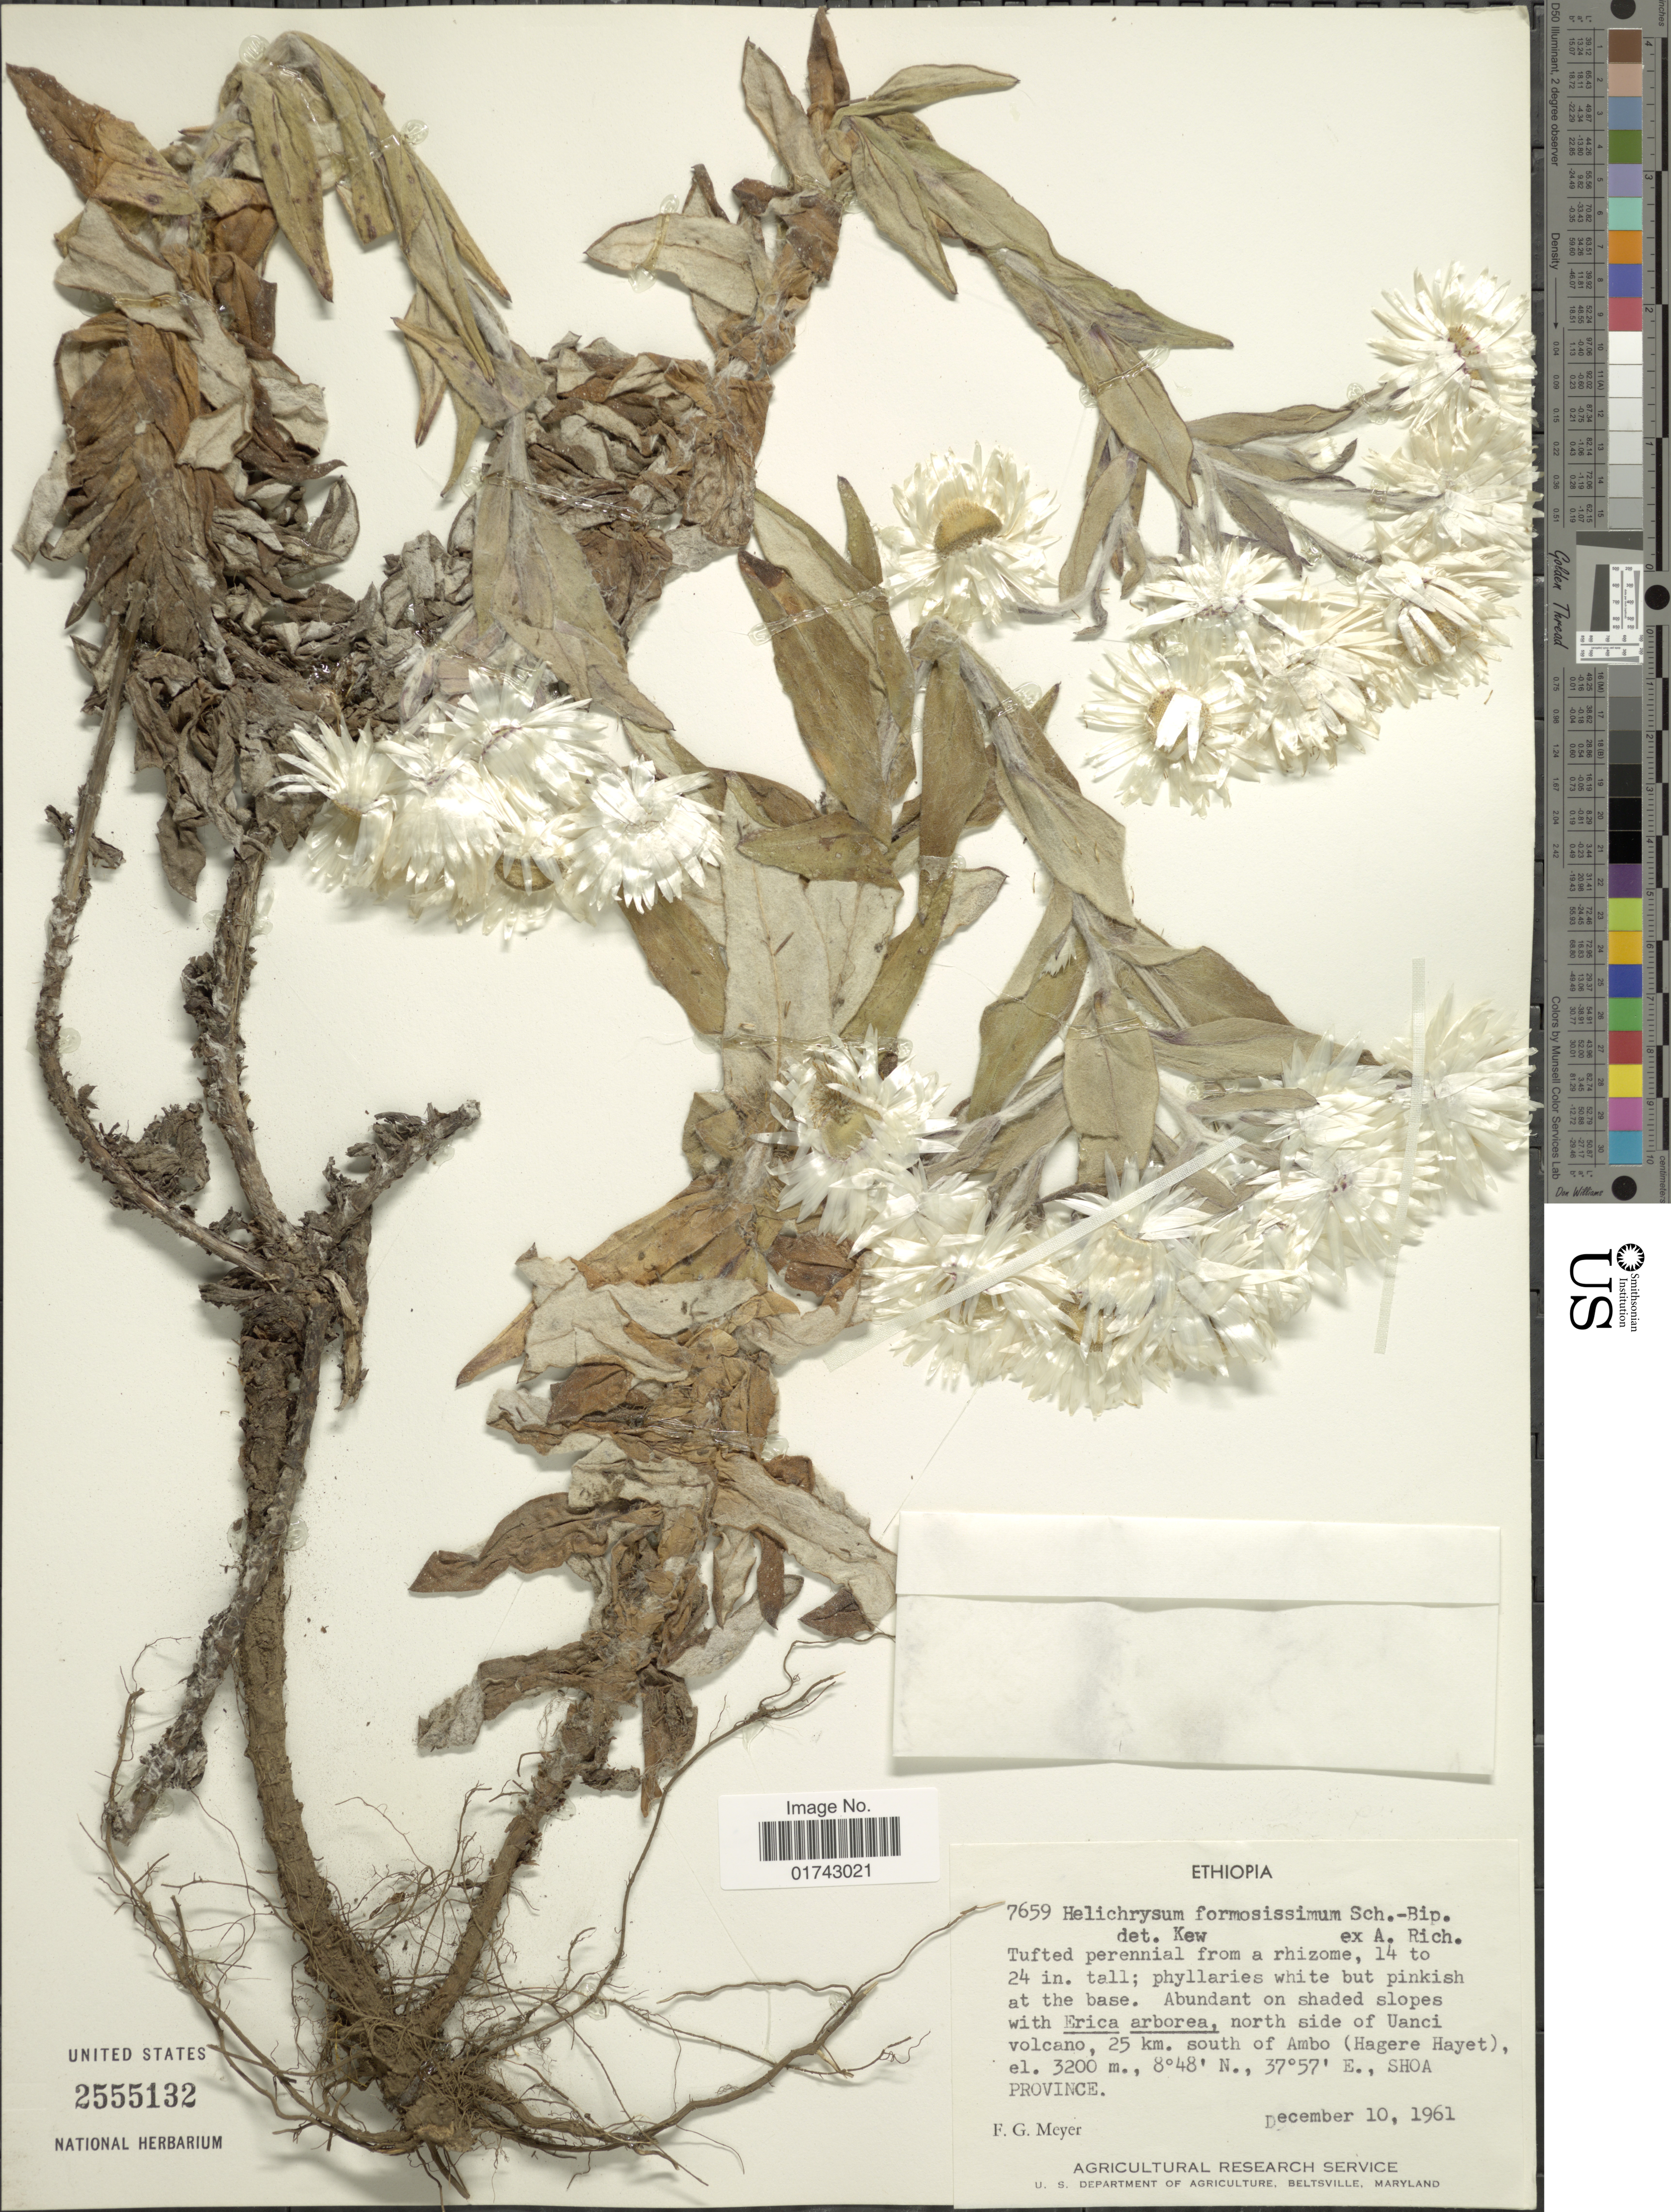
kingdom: Plantae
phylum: Tracheophyta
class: Magnoliopsida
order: Asterales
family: Asteraceae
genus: Helichrysum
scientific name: Helichrysum formosissimum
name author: Sch. Bip.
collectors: F. G. Meyer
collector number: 7659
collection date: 1961-12-10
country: Ethiopia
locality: Abundant on shaded side of Uanci volcano, 25 km. south of Ambo (Hagere Hayet), Shoa Province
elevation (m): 3200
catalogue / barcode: US 2555132